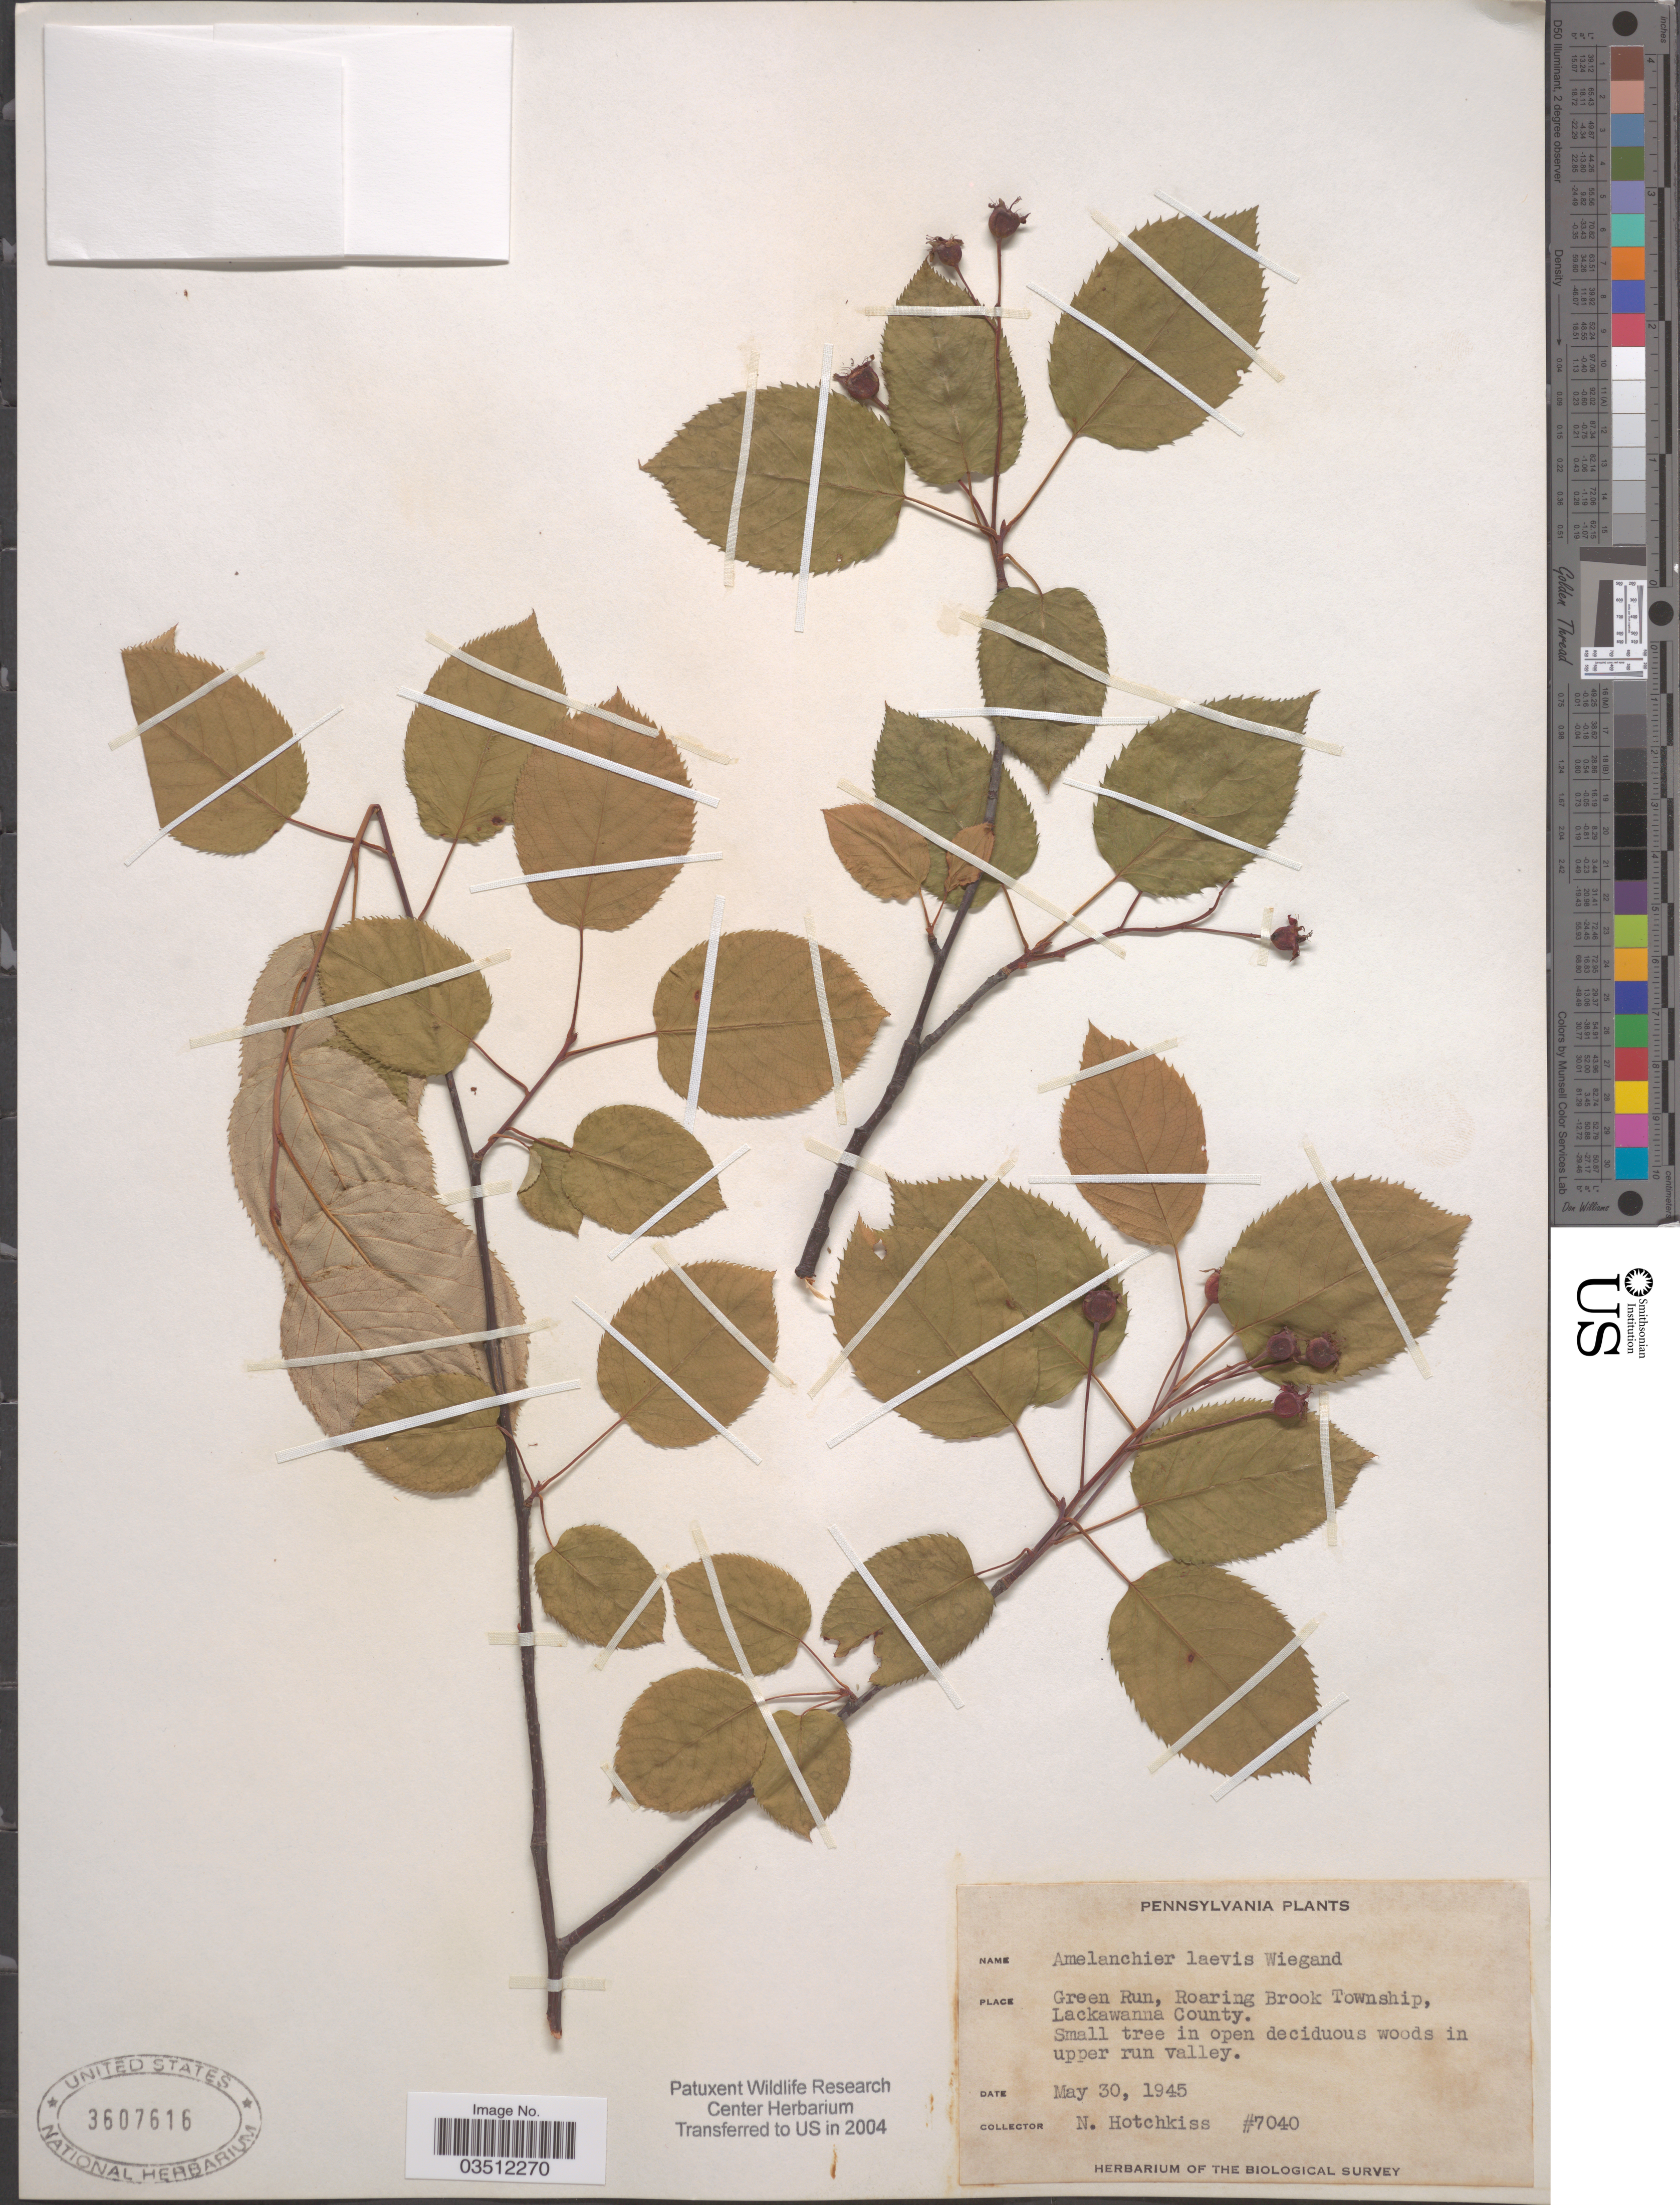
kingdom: Plantae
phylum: Tracheophyta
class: Magnoliopsida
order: Rosales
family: Rosaceae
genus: Amelanchier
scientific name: Amelanchier laevis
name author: Wiegand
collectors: N. Hotchkiss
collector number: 7040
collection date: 1945-05-30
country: United States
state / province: Pennsylvania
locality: Green Run, Roaring Brook Township, Lackawanna County.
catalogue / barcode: US 3607616